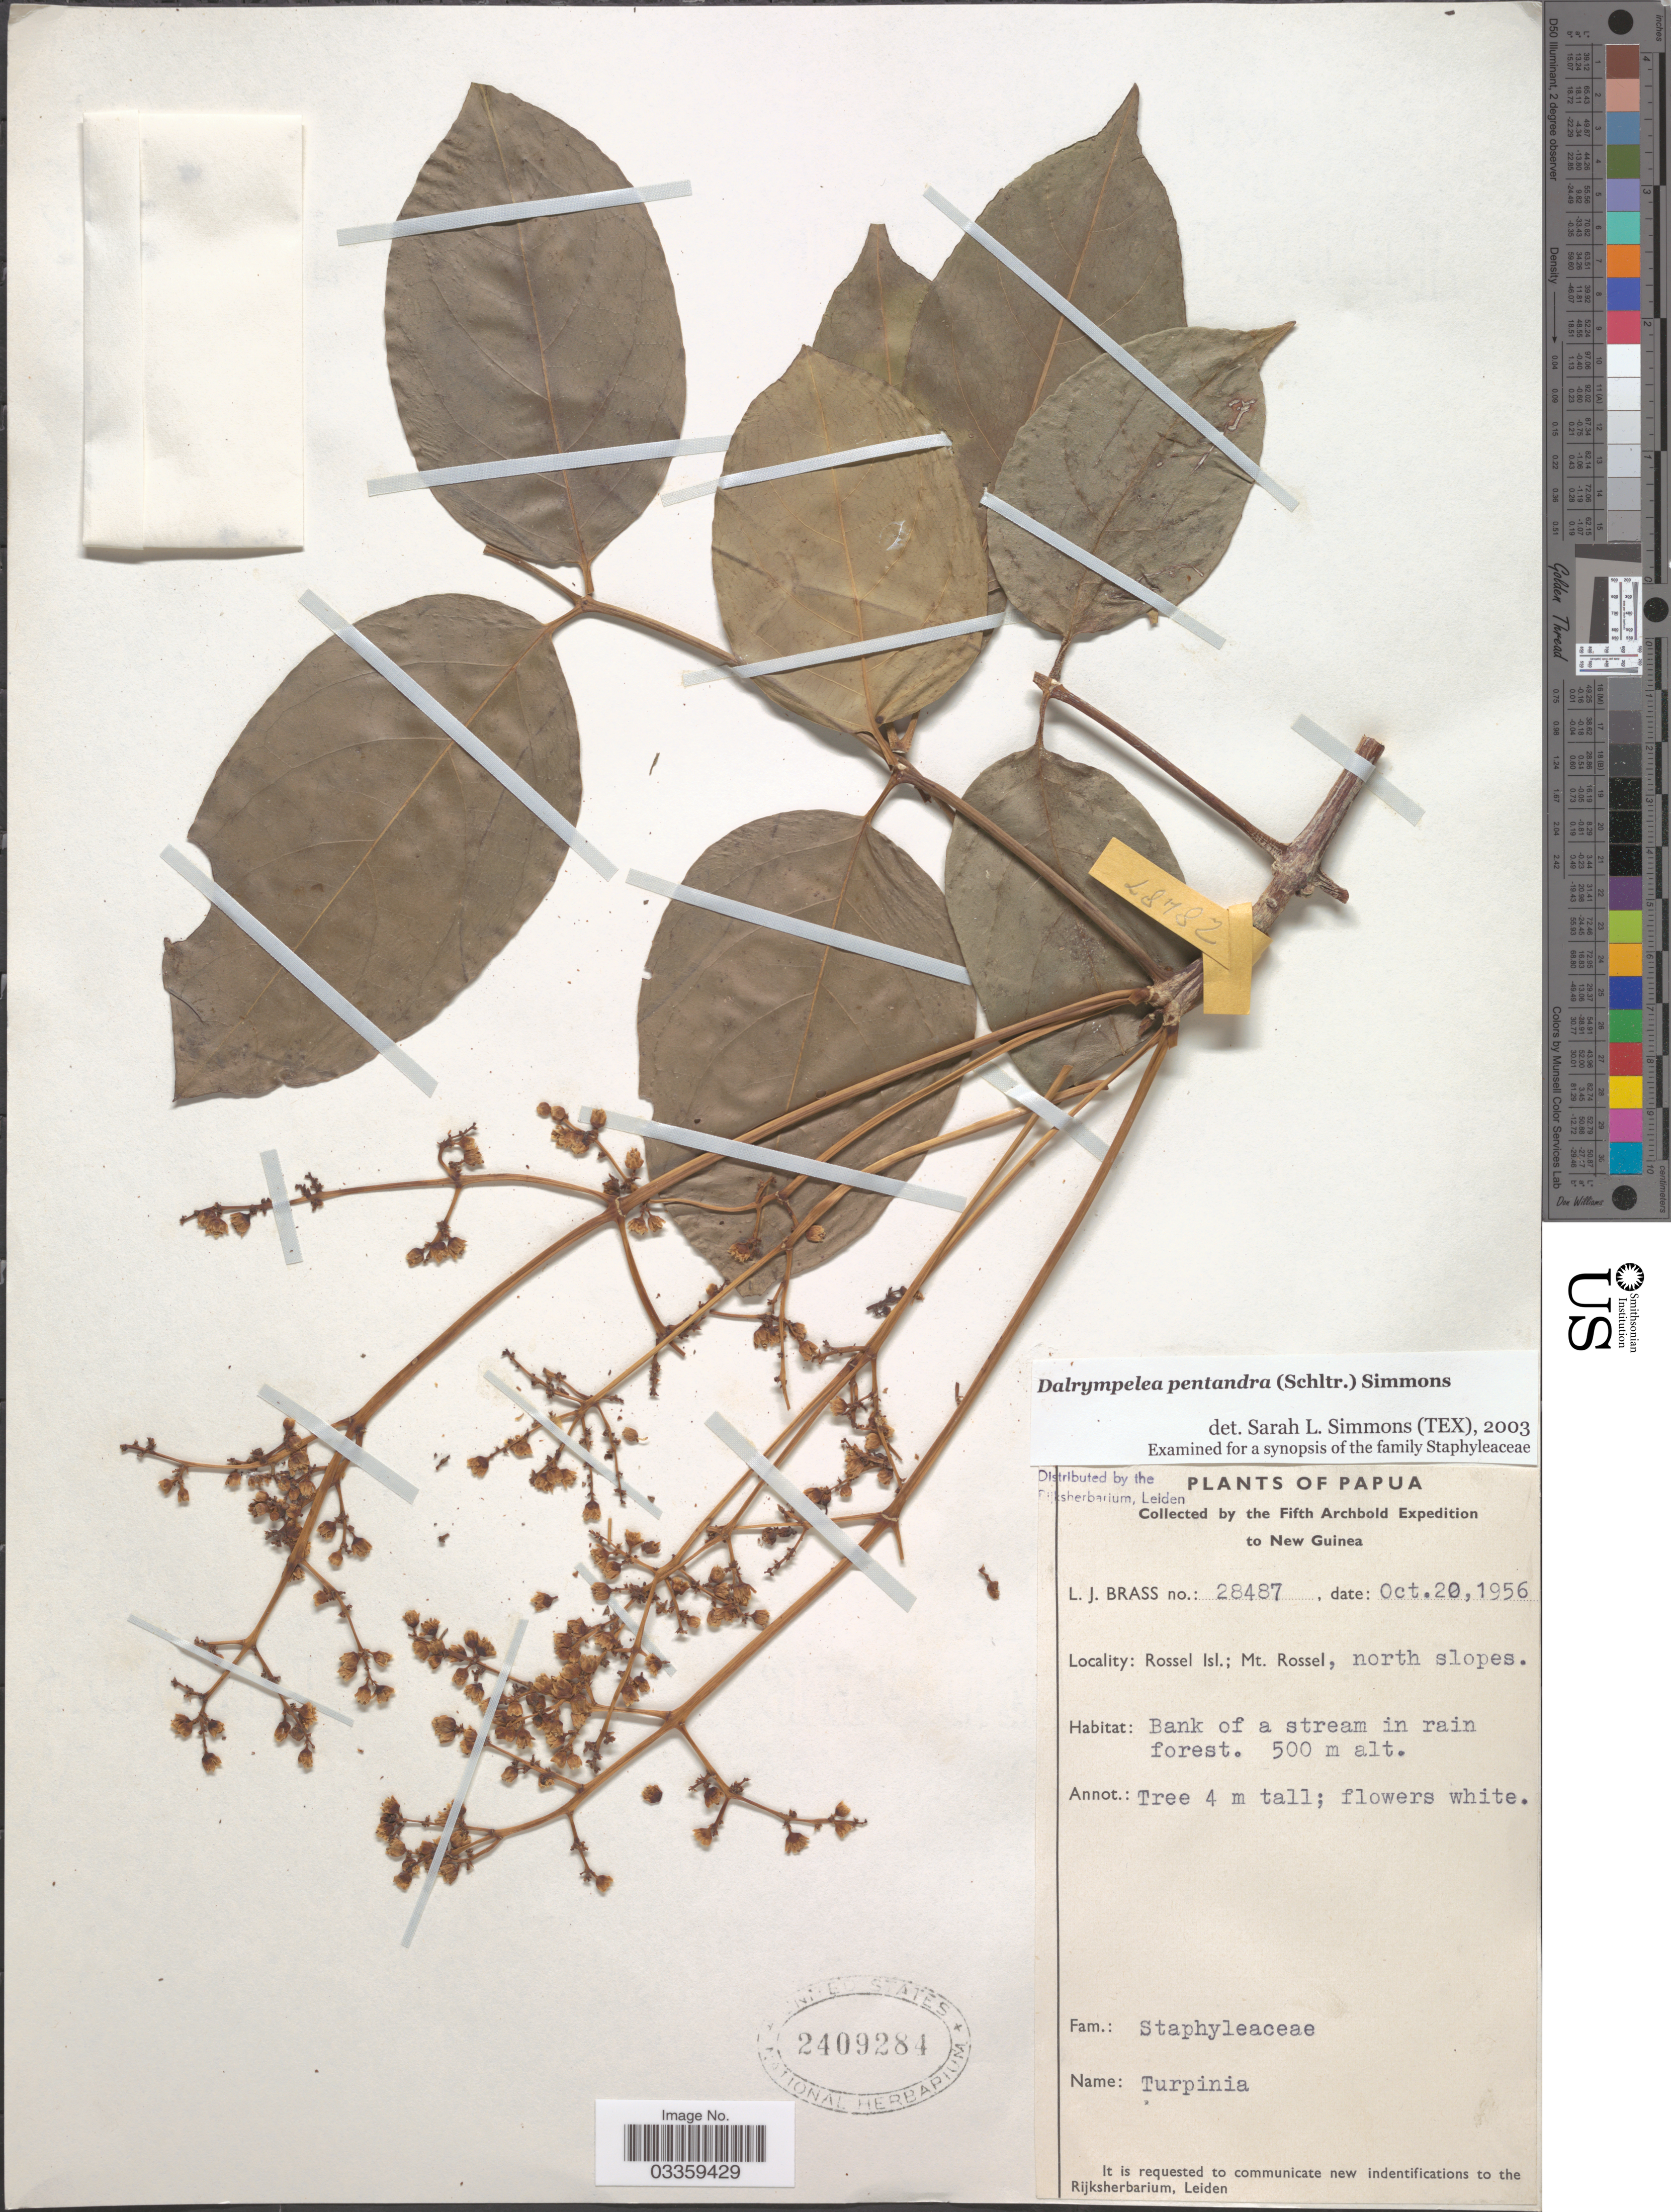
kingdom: Plantae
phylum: Tracheophyta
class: Magnoliopsida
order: Crossosomatales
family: Staphyleaceae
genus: Turpinia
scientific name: Turpinia pentandra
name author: (Schltr.) B.L. Linden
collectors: L. J. Brass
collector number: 28487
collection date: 1956-10-20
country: Papua New Guinea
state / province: Milne Bay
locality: Papua. New Guinea. Rossel Isl.; Mt. Rossel, north slopes.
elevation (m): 500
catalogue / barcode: US 2409284